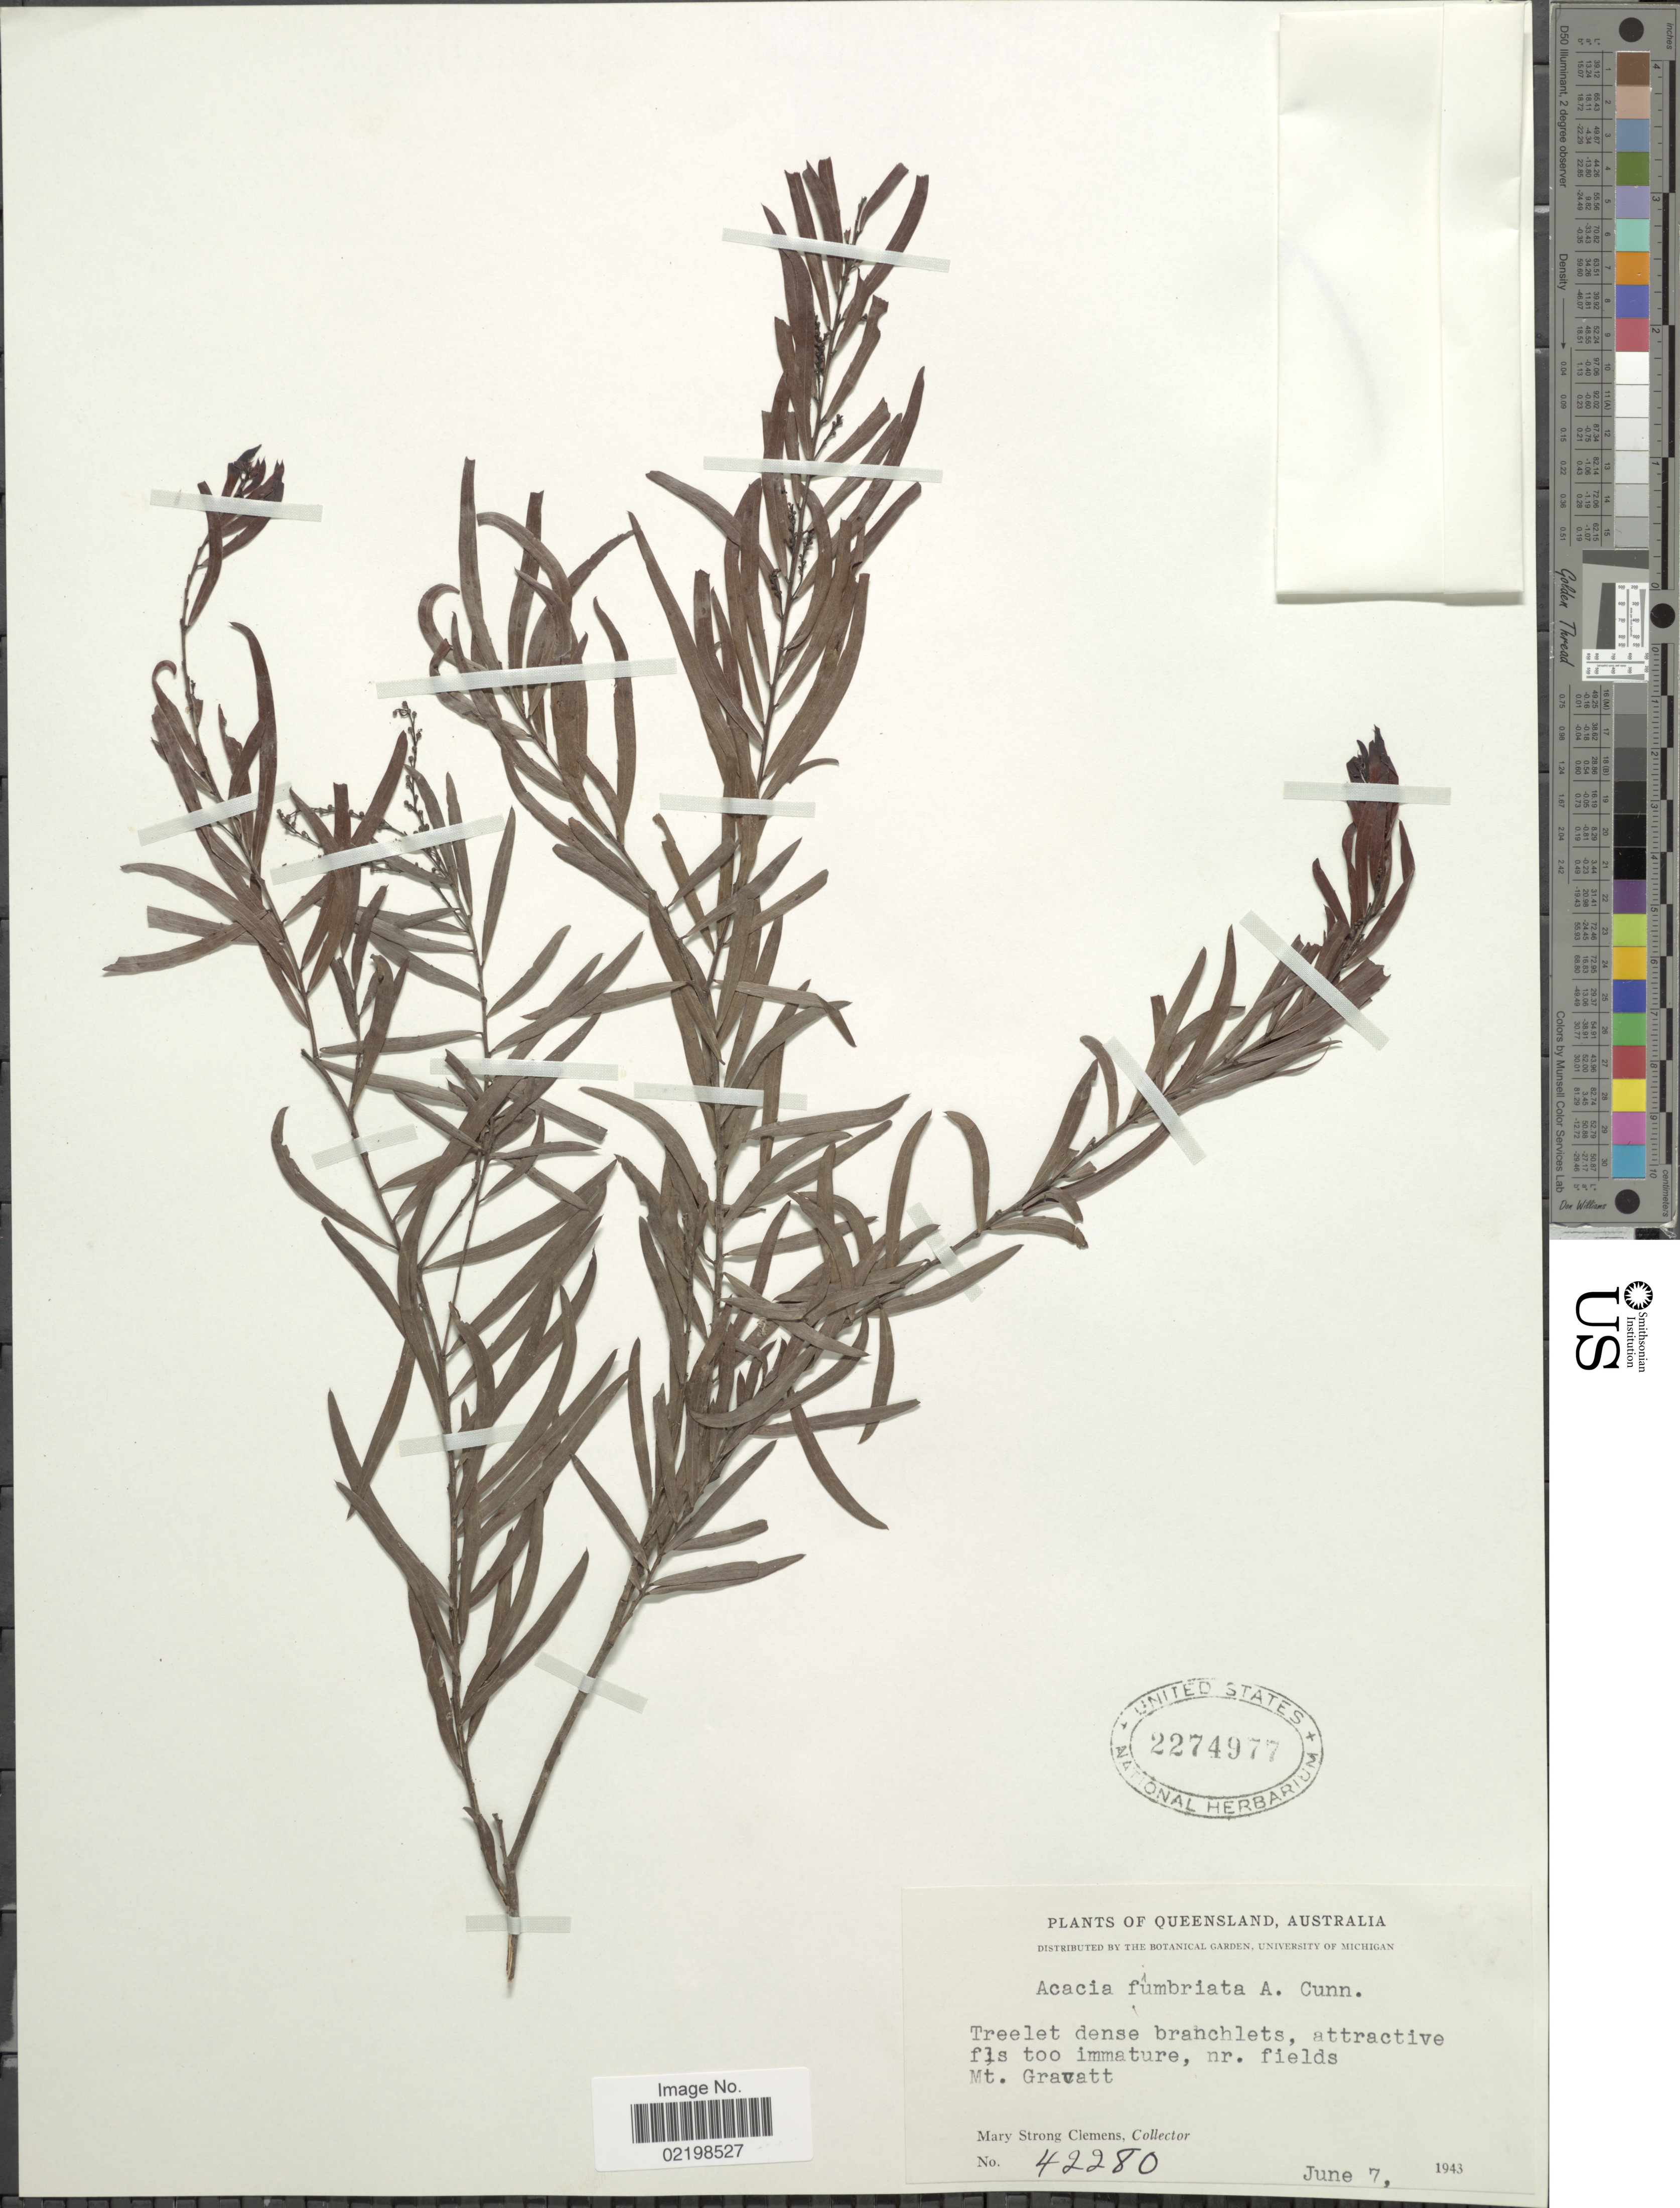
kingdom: Plantae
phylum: Tracheophyta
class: Magnoliopsida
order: Fabales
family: Fabaceae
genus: Acacia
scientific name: Acacia fimbriata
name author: A. Cunn. ex G. Don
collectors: M. S. Clemens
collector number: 42280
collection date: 1943-06-07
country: Australia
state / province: Queensland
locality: Queensland, Australia. Mt. Gravatt.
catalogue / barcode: US 2274977